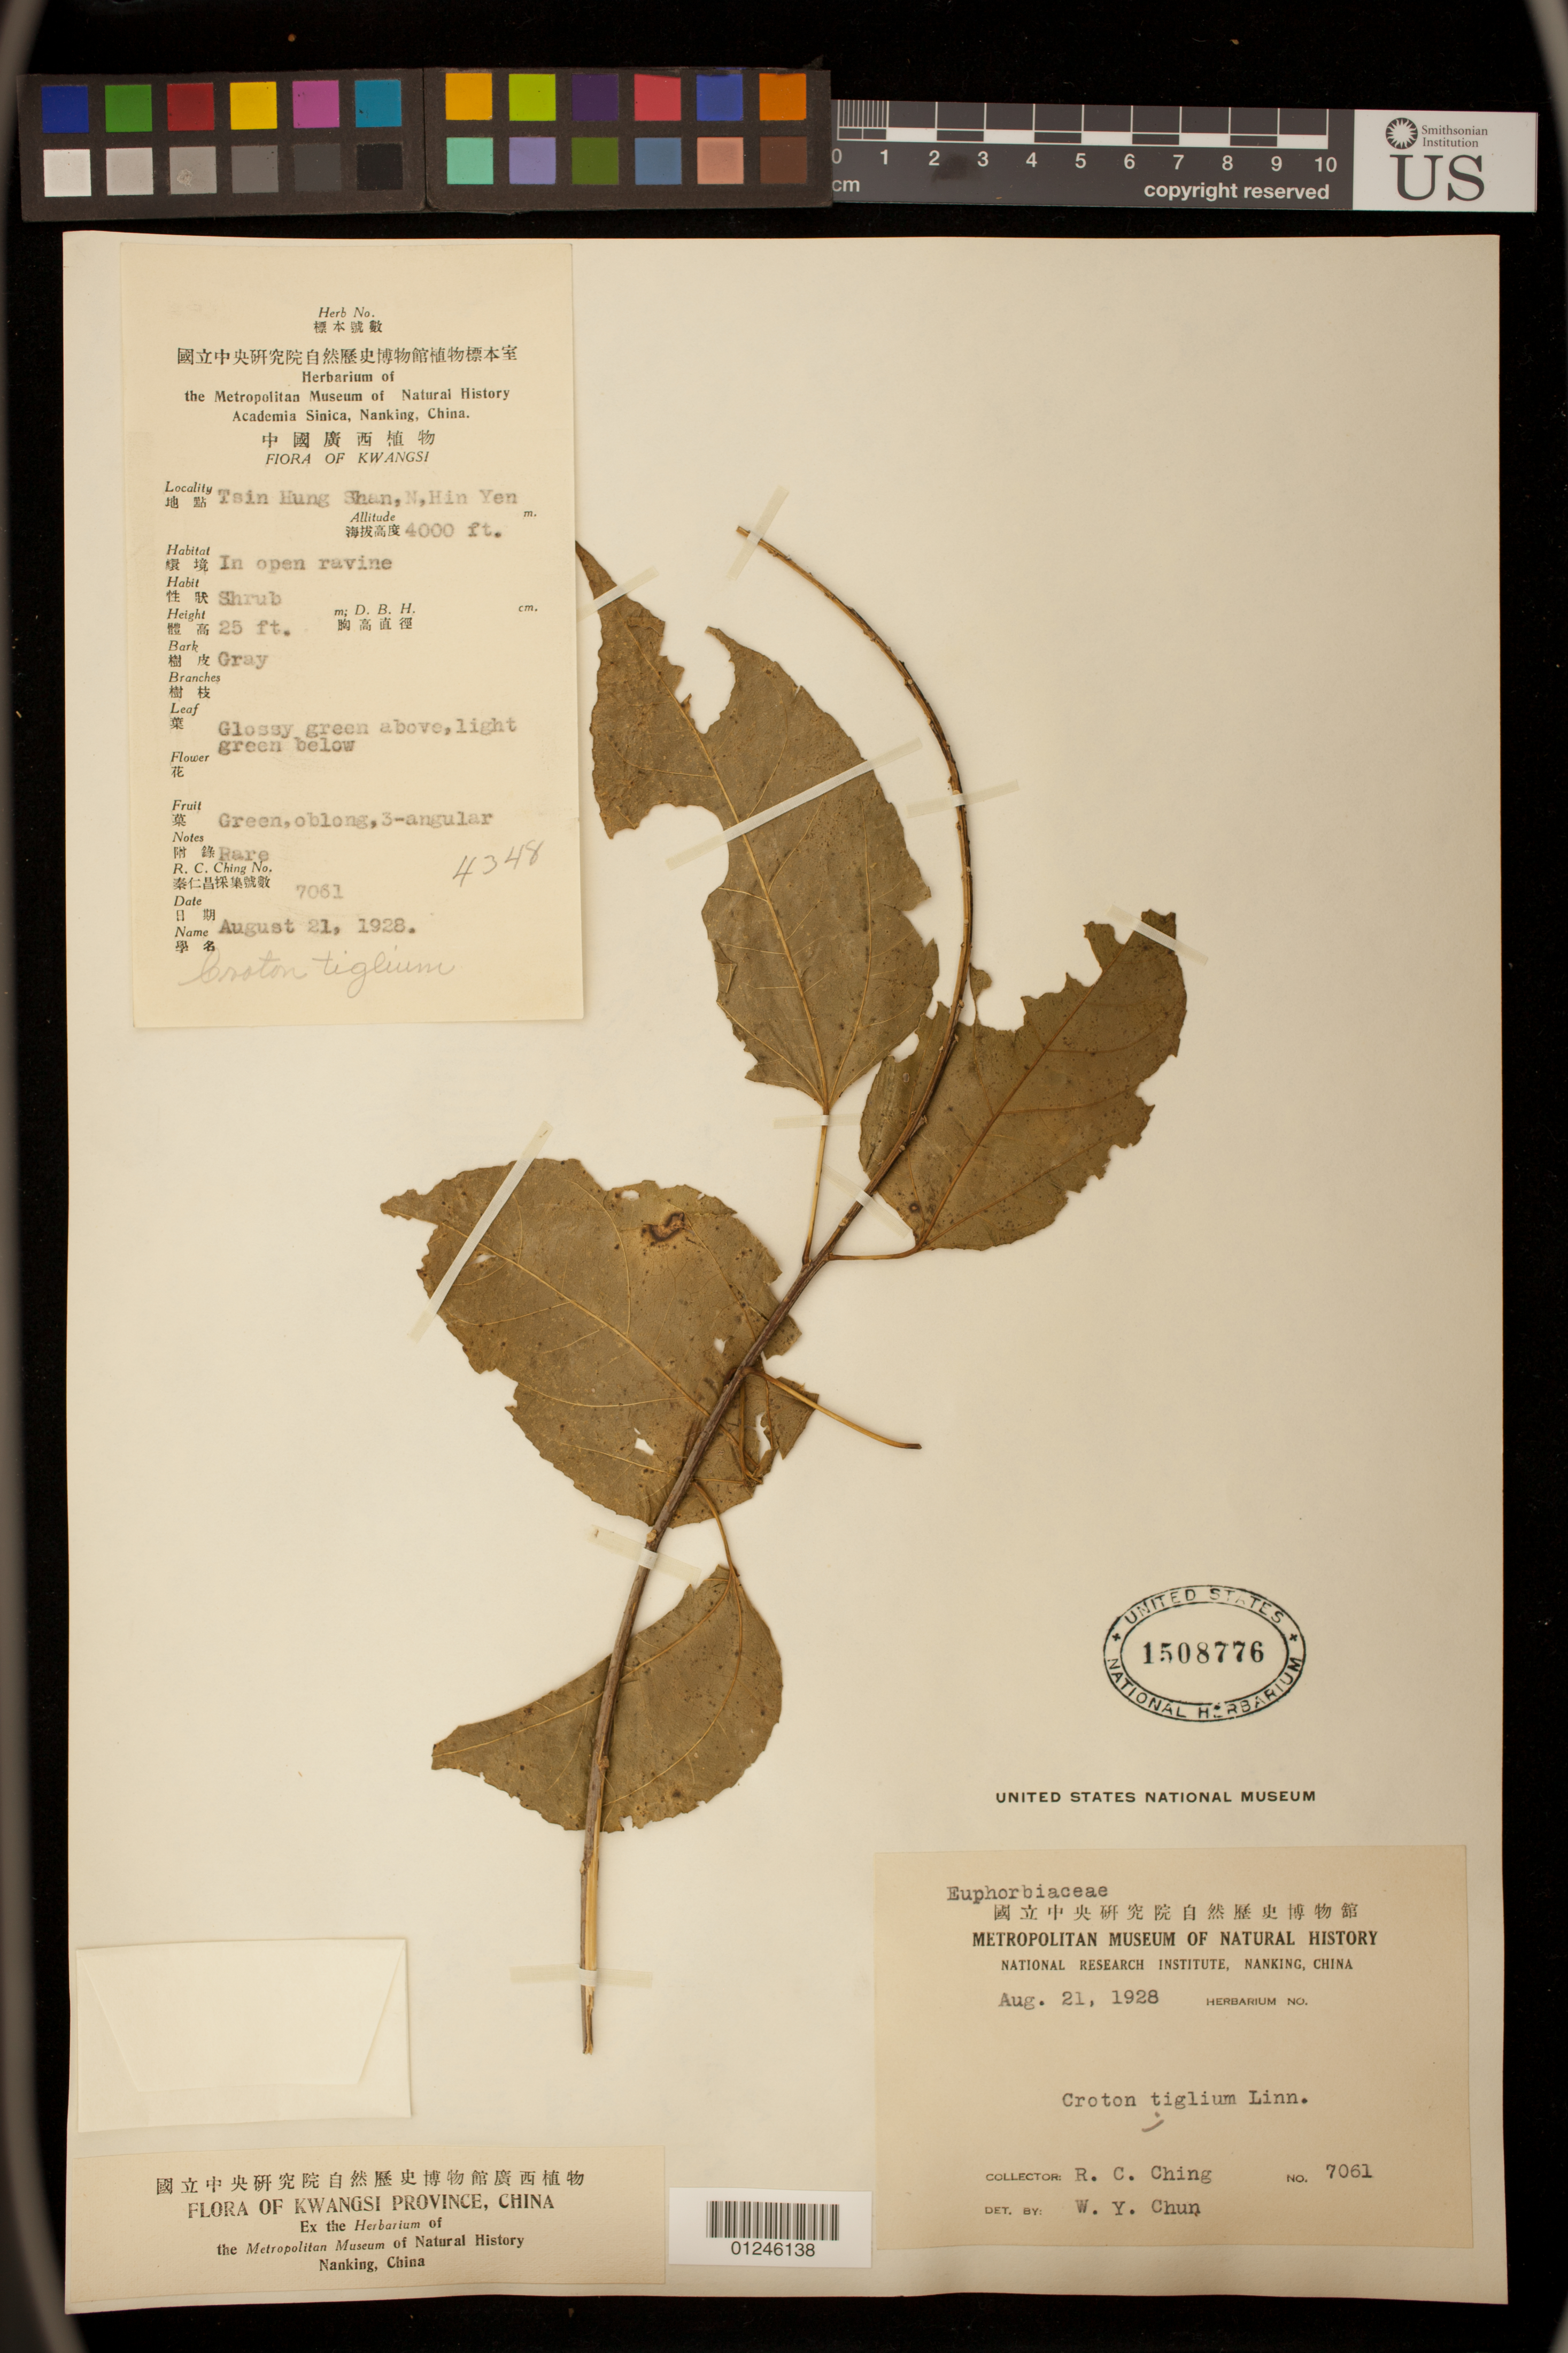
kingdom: Plantae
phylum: Tracheophyta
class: Magnoliopsida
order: Malpighiales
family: Euphorbiaceae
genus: Croton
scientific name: Croton tiglium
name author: L.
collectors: R. C. Ching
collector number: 7061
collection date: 1928-08-21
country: China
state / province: Guangxi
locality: Tsin Hung Shan,N,Hin Yen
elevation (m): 1219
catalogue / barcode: US 1508776